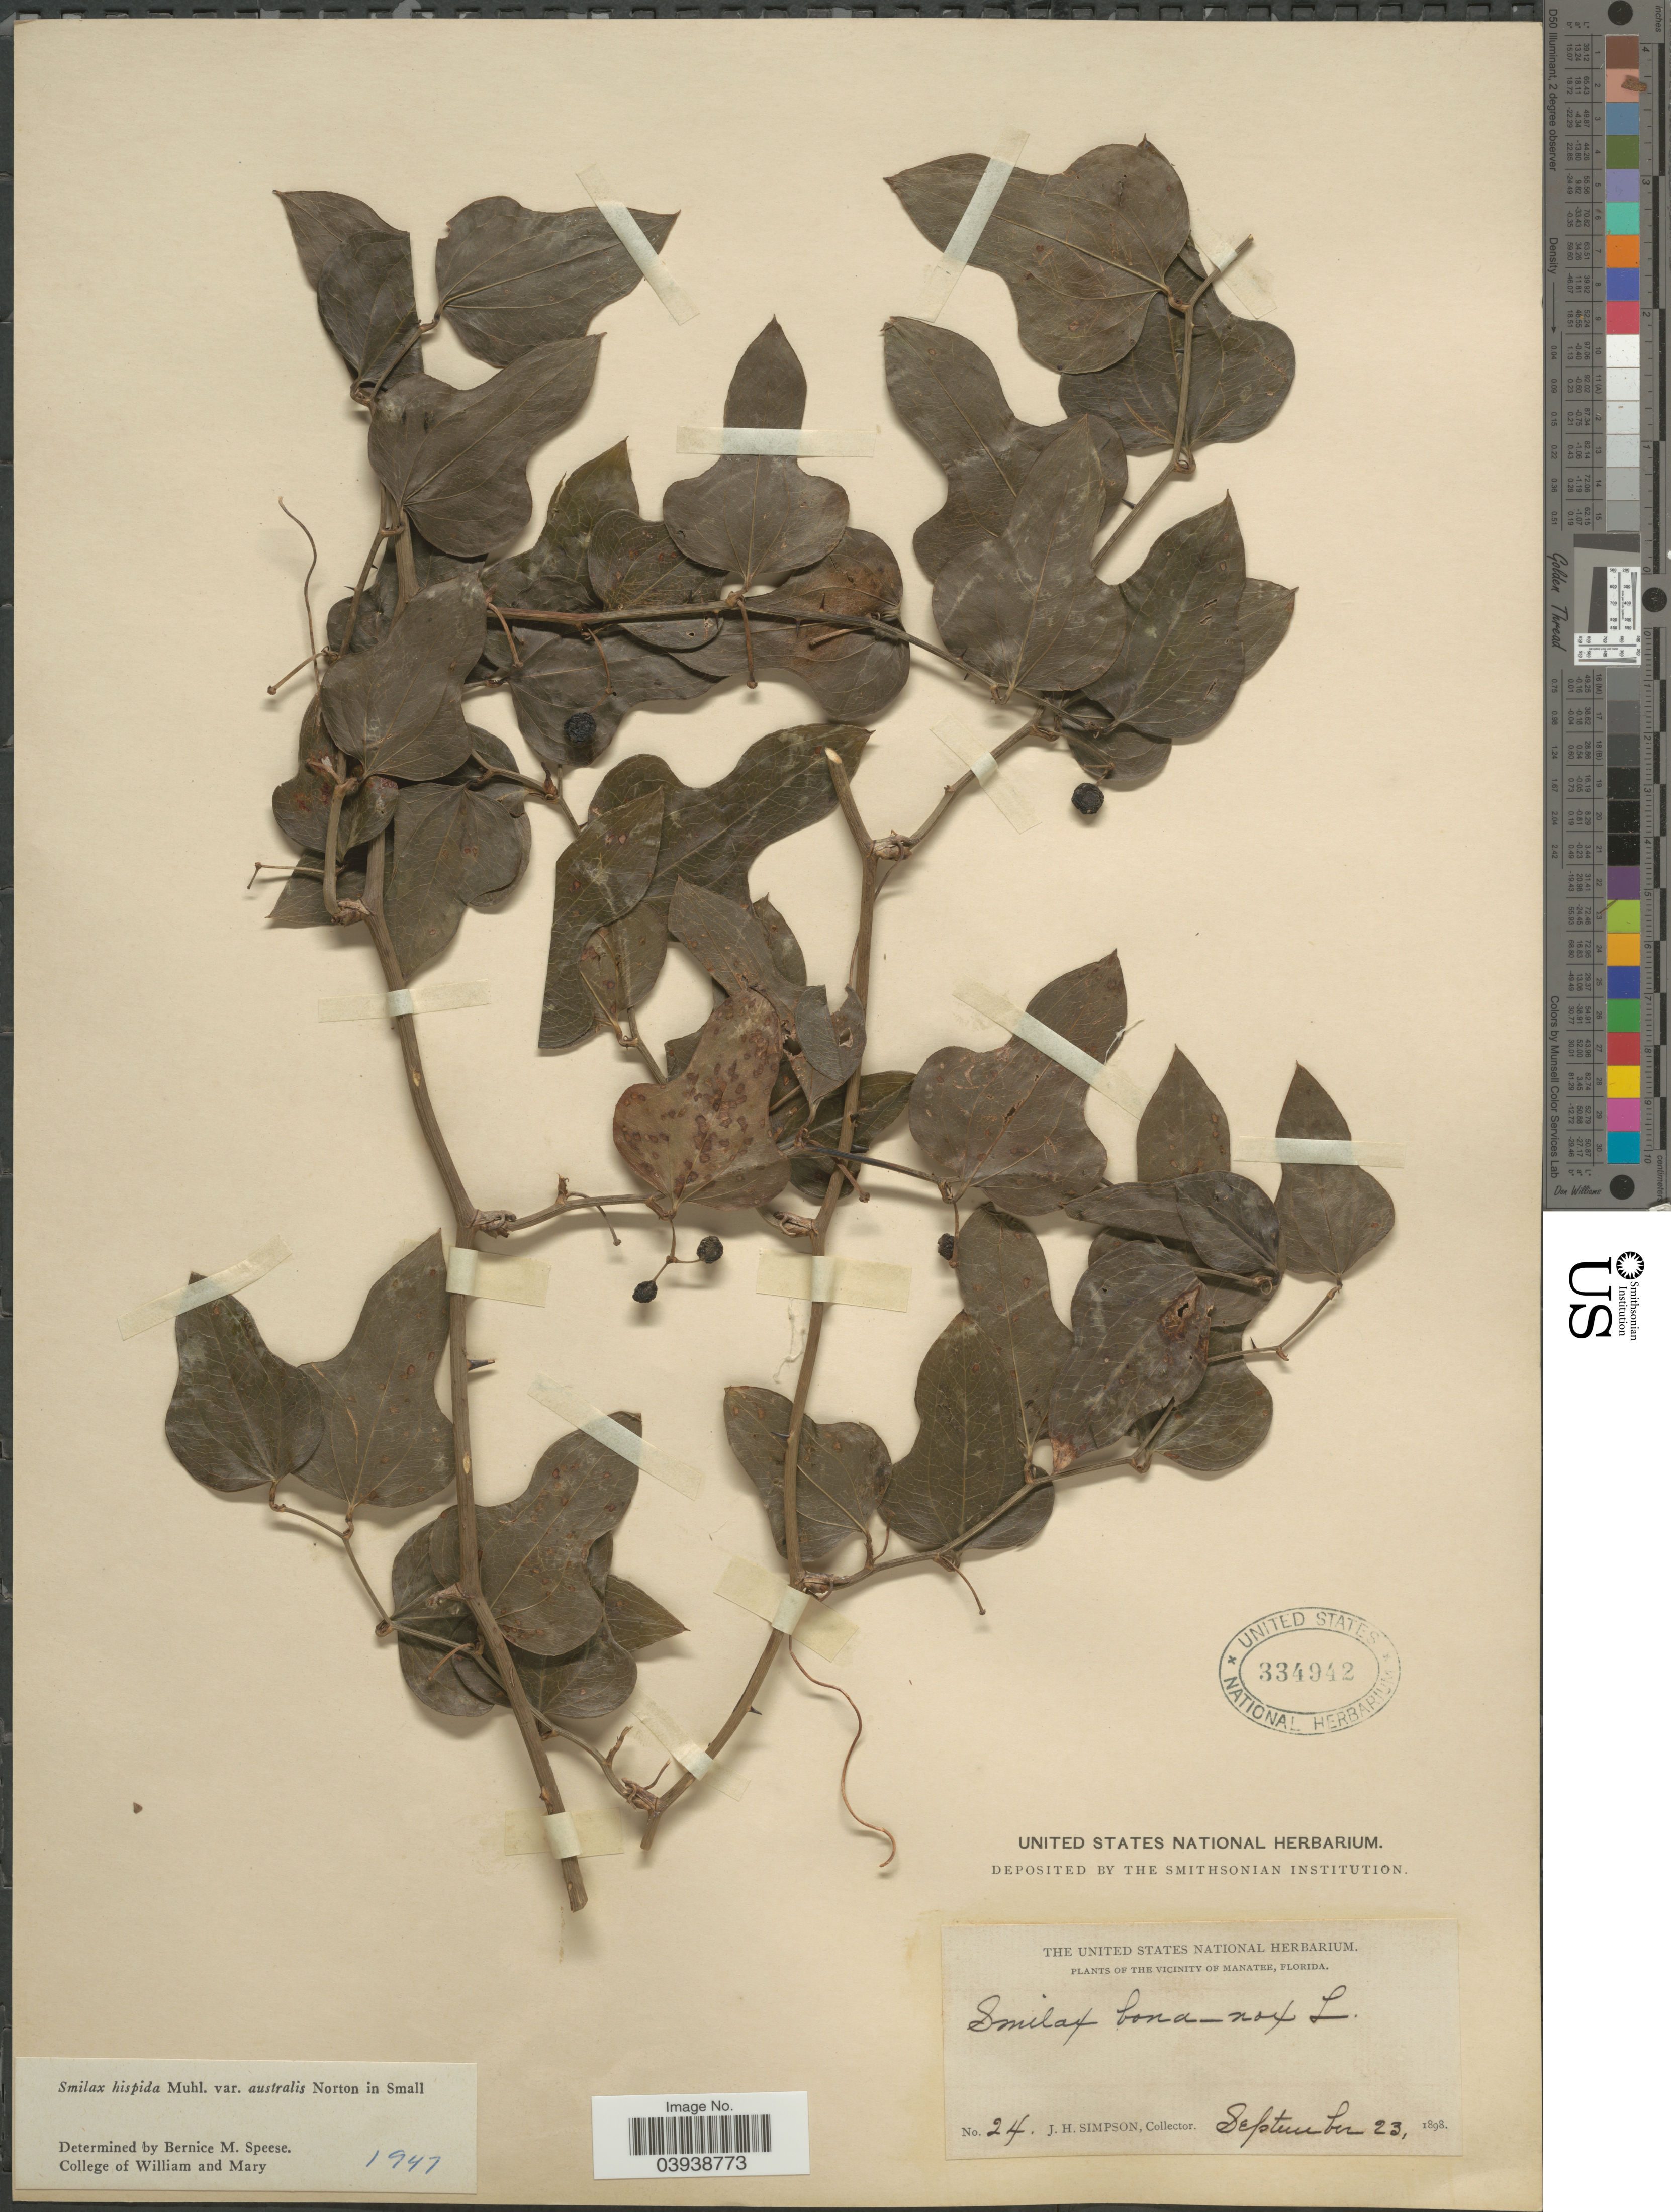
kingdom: Plantae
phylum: Tracheophyta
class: Liliopsida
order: Liliales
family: Smilacaceae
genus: Smilax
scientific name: Smilax hispida var. australis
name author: Small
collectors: J. H. Simpson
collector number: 24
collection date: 1898-09-23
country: United States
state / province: Florida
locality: The vicinity of Manatee.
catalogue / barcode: US 334942